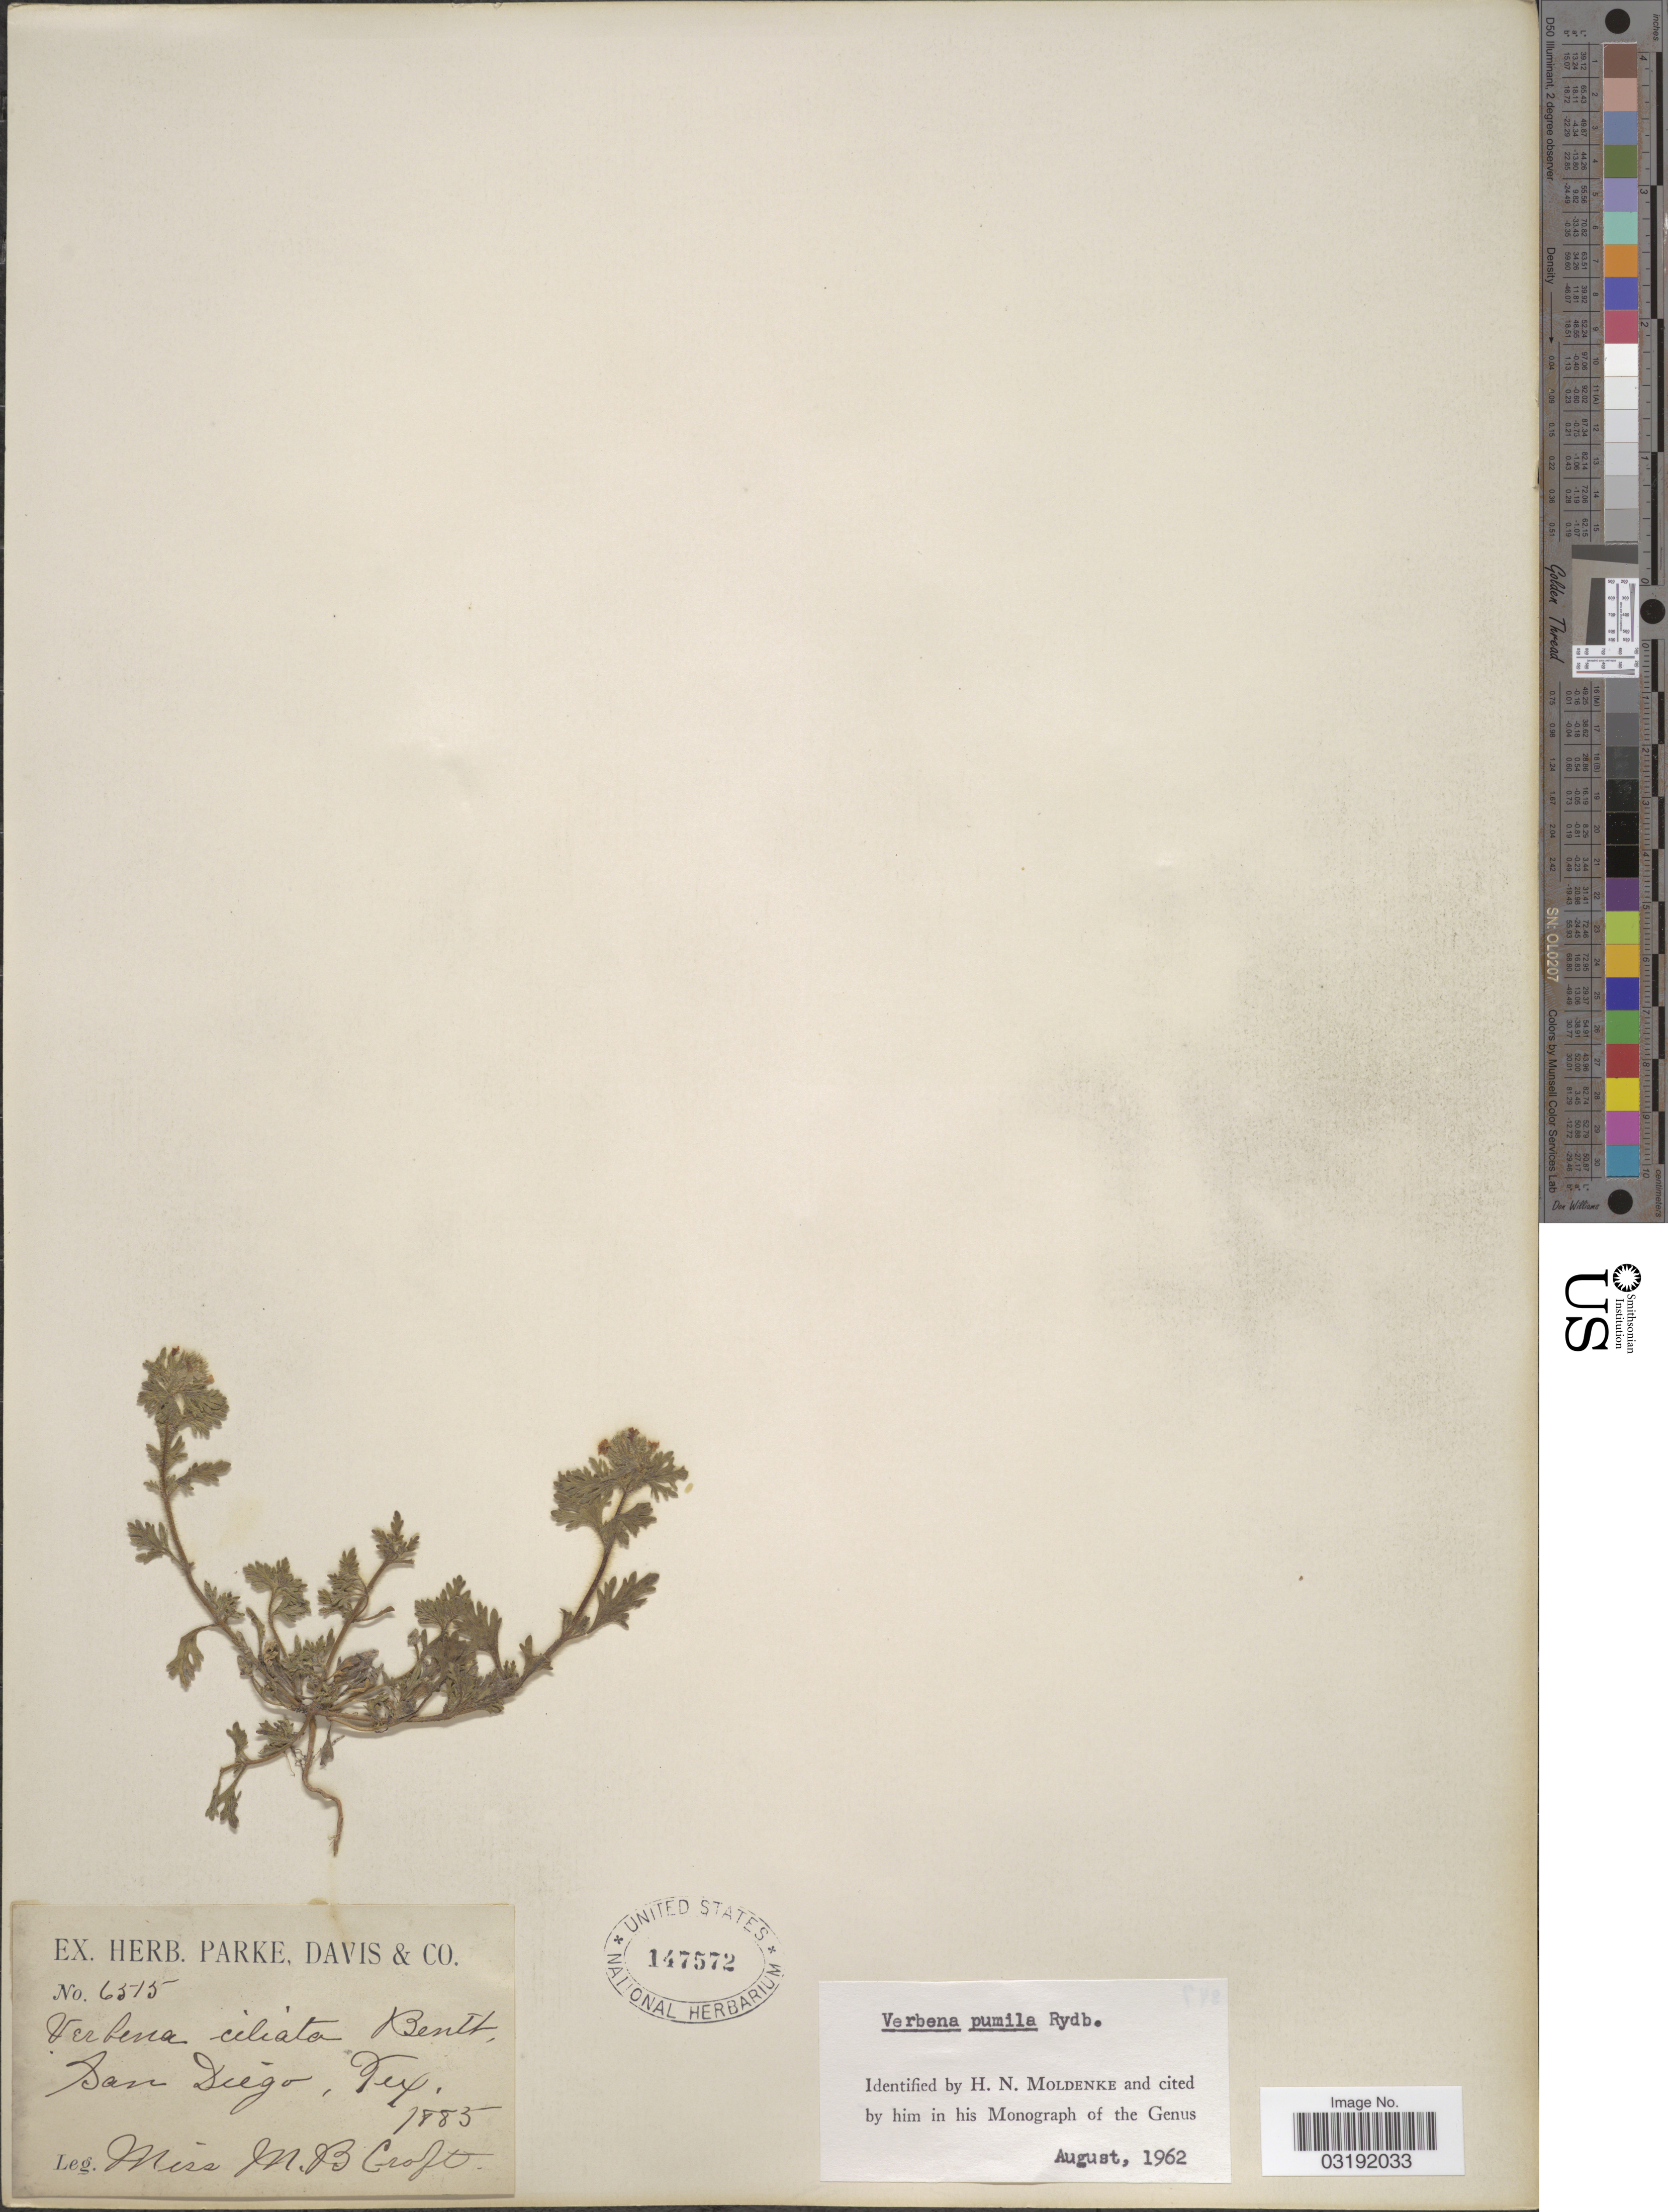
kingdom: Plantae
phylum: Tracheophyta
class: Magnoliopsida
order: Lamiales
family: Verbenaceae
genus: Verbena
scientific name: Verbena pumila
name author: Rydb.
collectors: M. Croft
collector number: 6515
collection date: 1885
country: United States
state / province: Texas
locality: San Diego.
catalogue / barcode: US 147572